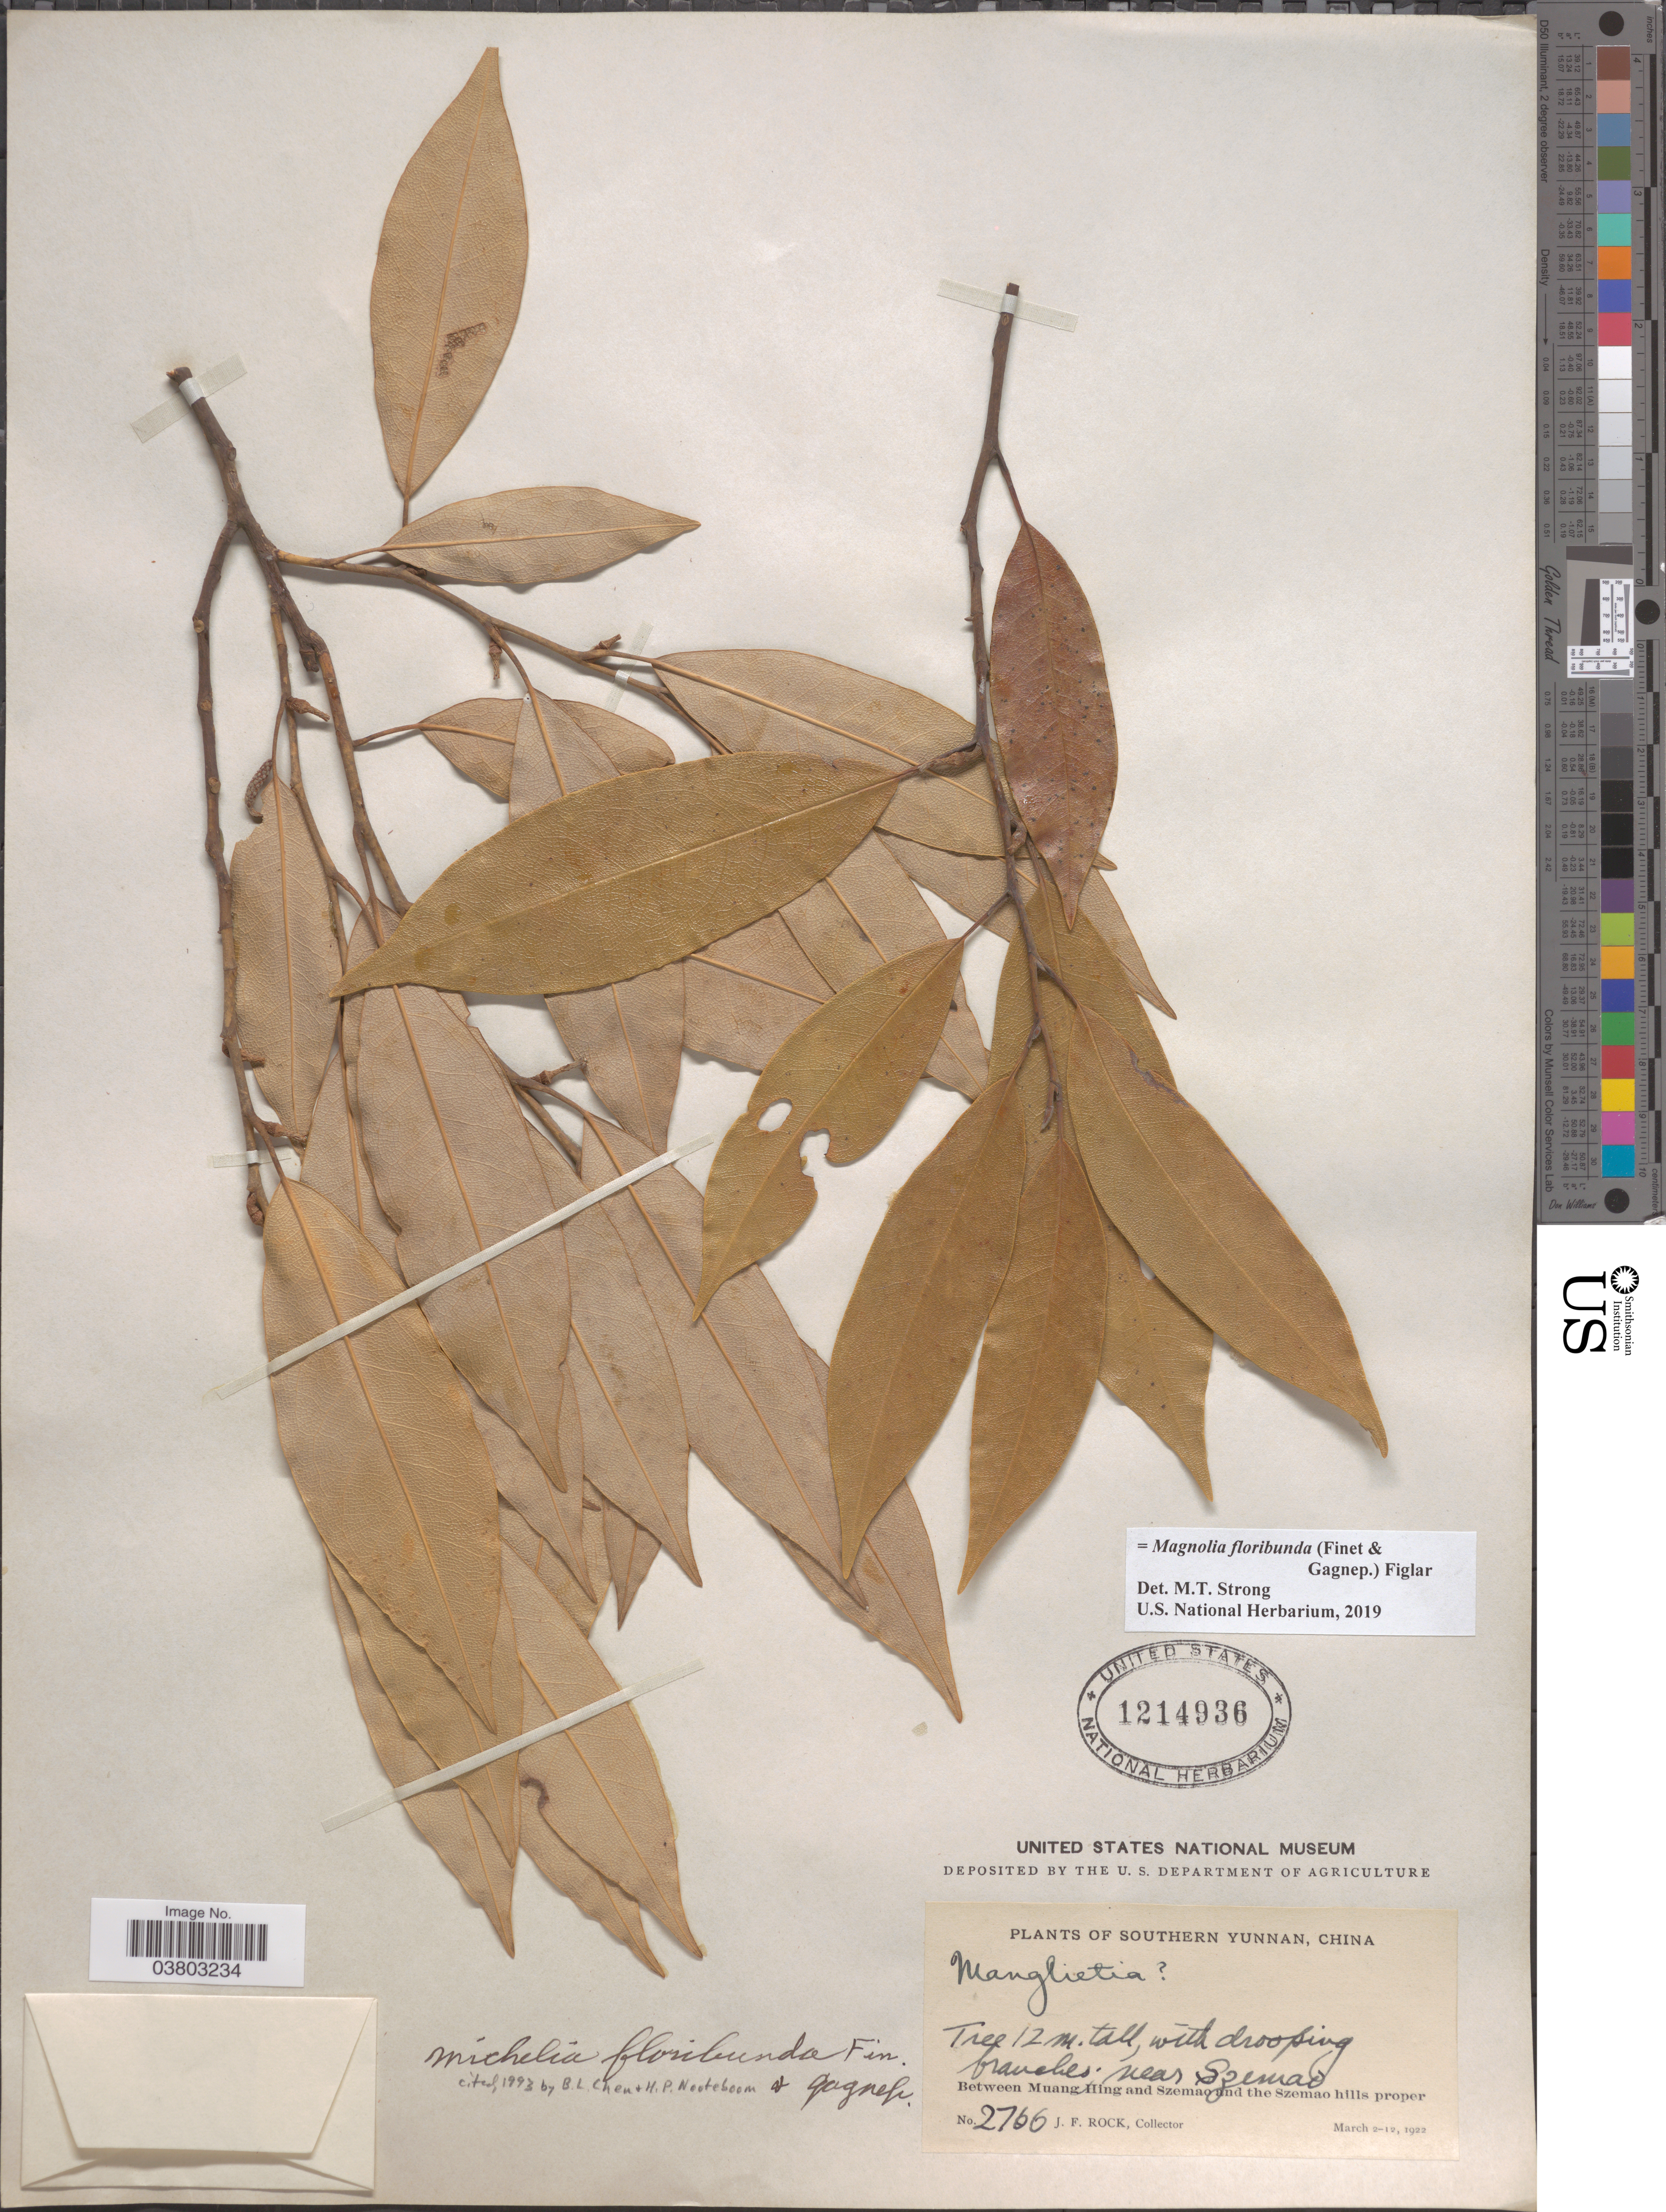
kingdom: Plantae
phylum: Tracheophyta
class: Magnoliopsida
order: Magnoliales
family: Magnoliaceae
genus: Magnolia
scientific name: Magnolia floribunda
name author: (Finet & Gagnep.) Figlar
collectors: J. Rock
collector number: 2766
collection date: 1922-03-02/1922-03-12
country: China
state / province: Yunnan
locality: Southern Yunnan. Near Szemao. Between Muang Hing and Szemao and the Szemao hills proper.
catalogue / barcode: US 1214936